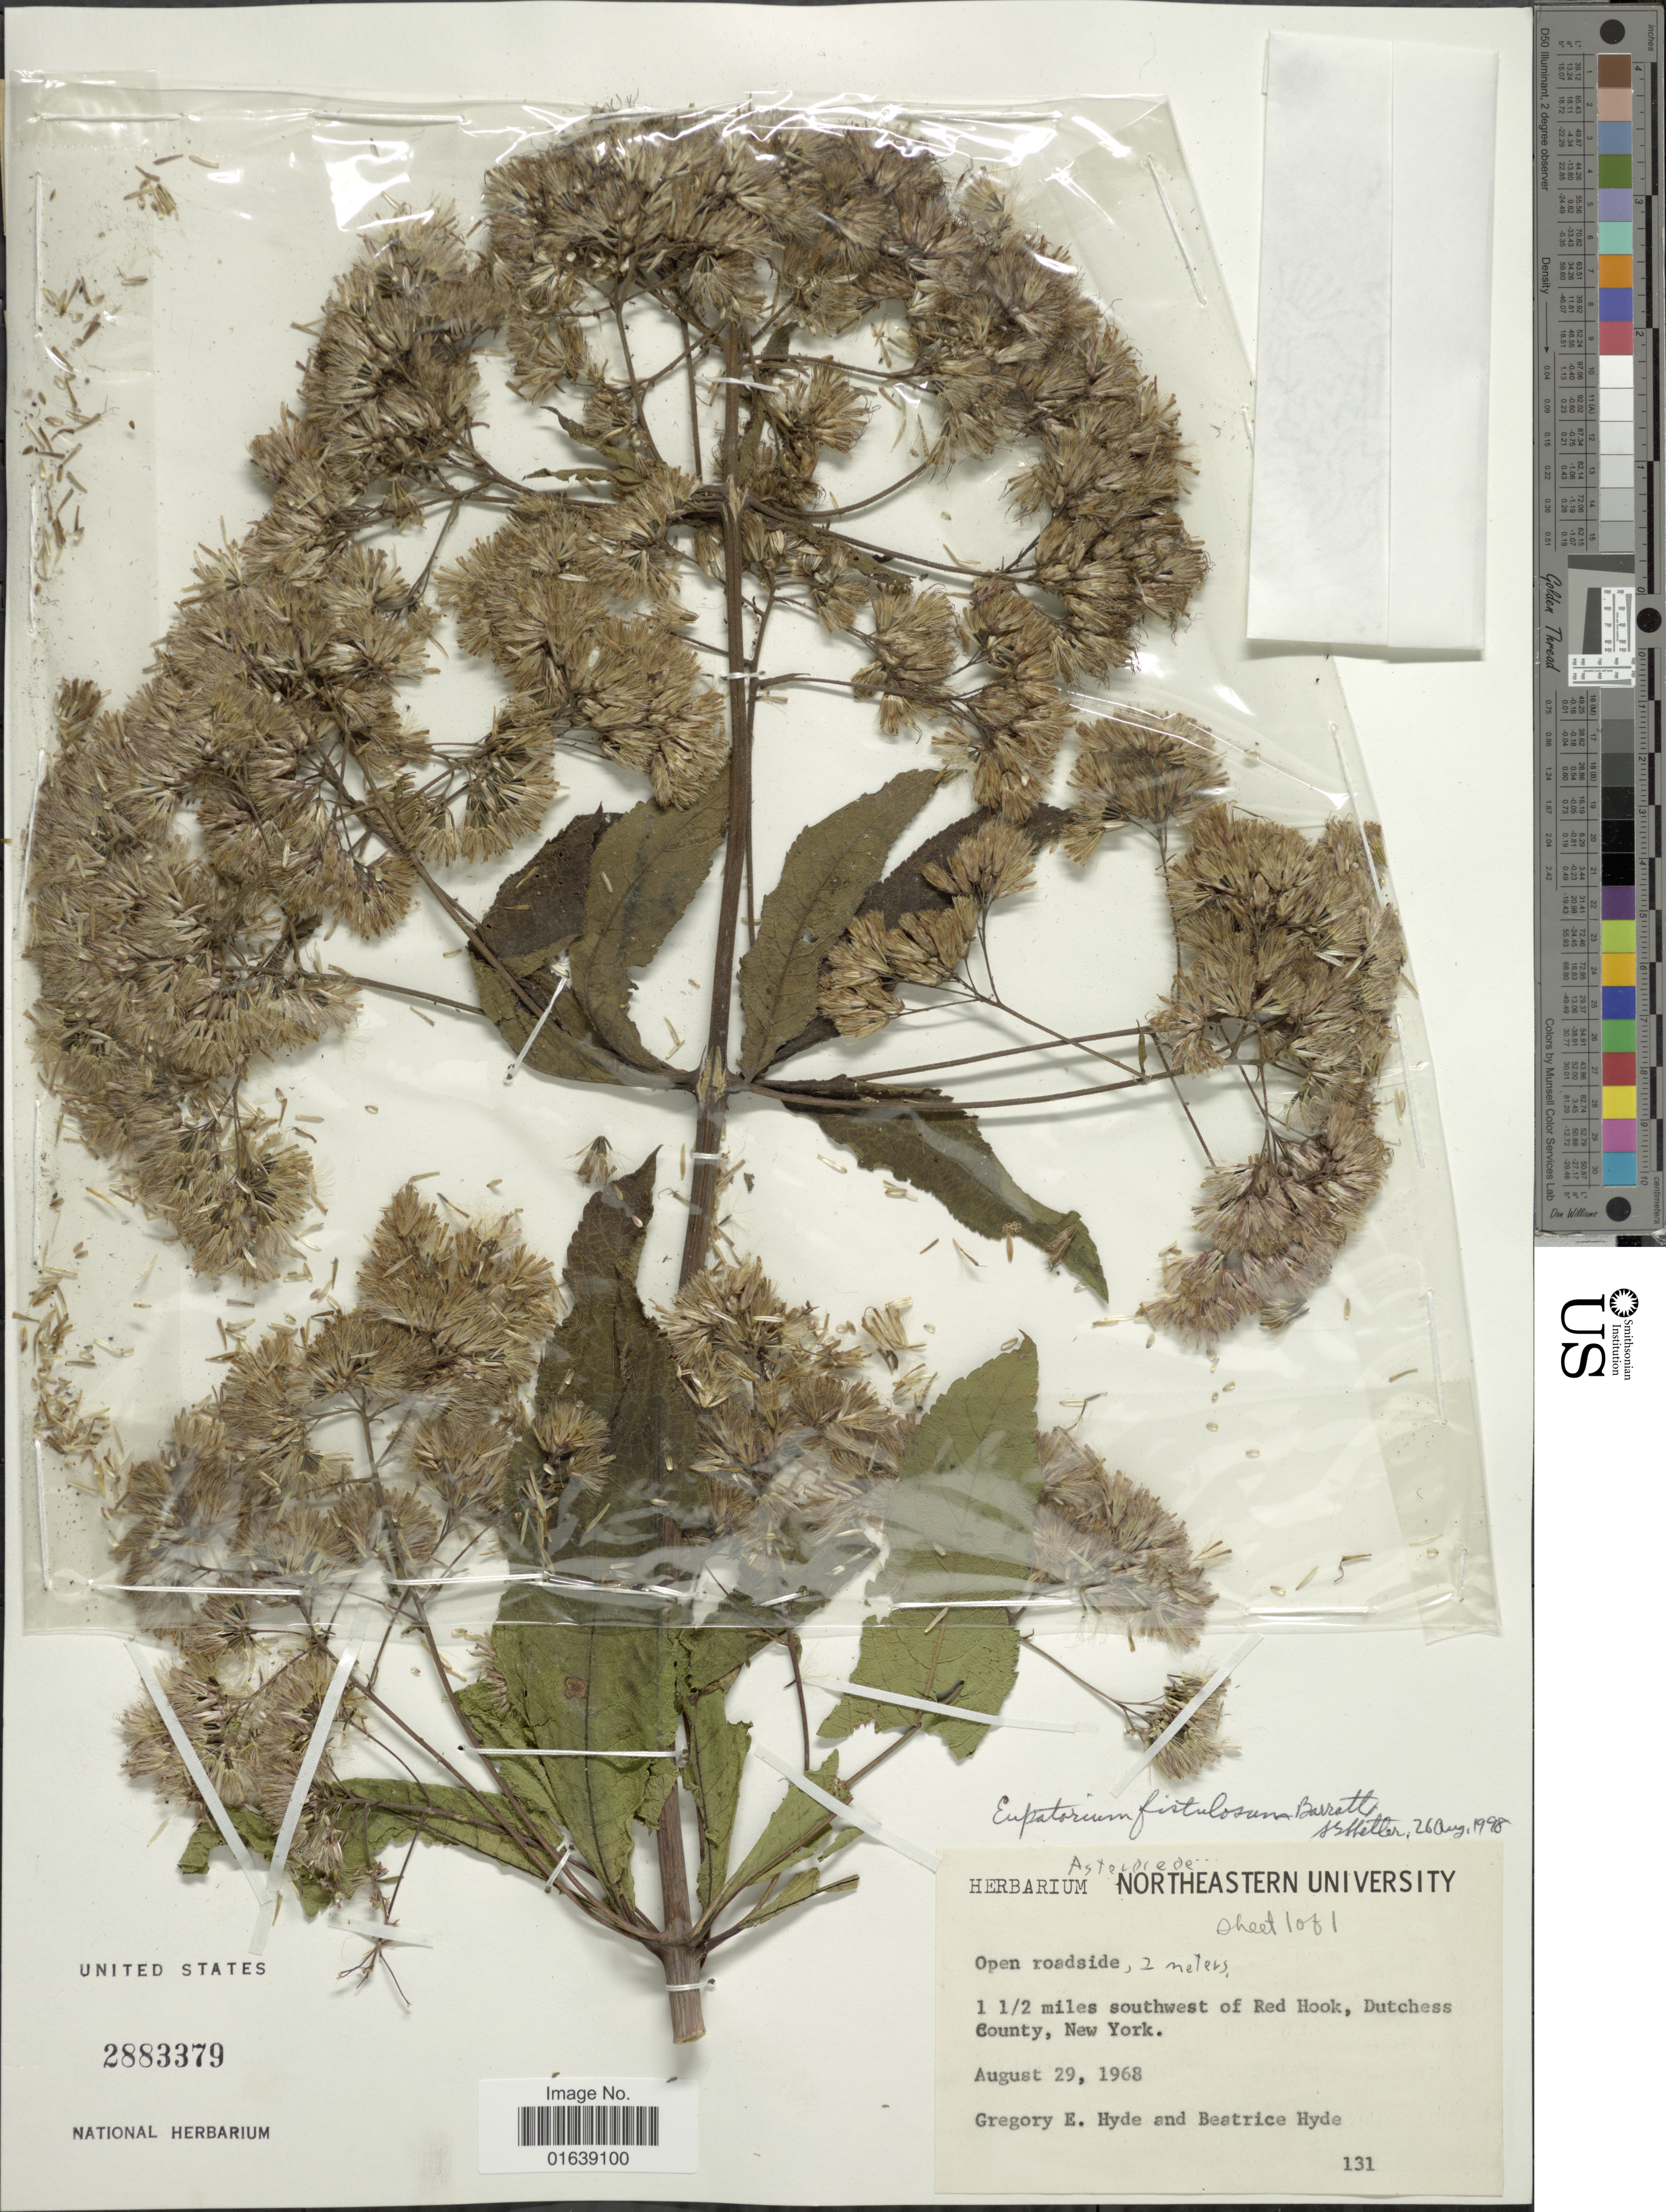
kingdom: Plantae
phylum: Tracheophyta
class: Magnoliopsida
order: Asterales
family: Asteraceae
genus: Eupatorium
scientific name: Eupatorium fistulosum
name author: Barratt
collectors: G. Hyde & B. Hyde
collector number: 131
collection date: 1968-08-29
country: United States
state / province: New York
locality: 1 1/2 milees southwest of Red Hook, Dutchess County, New York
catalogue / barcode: US 2883379